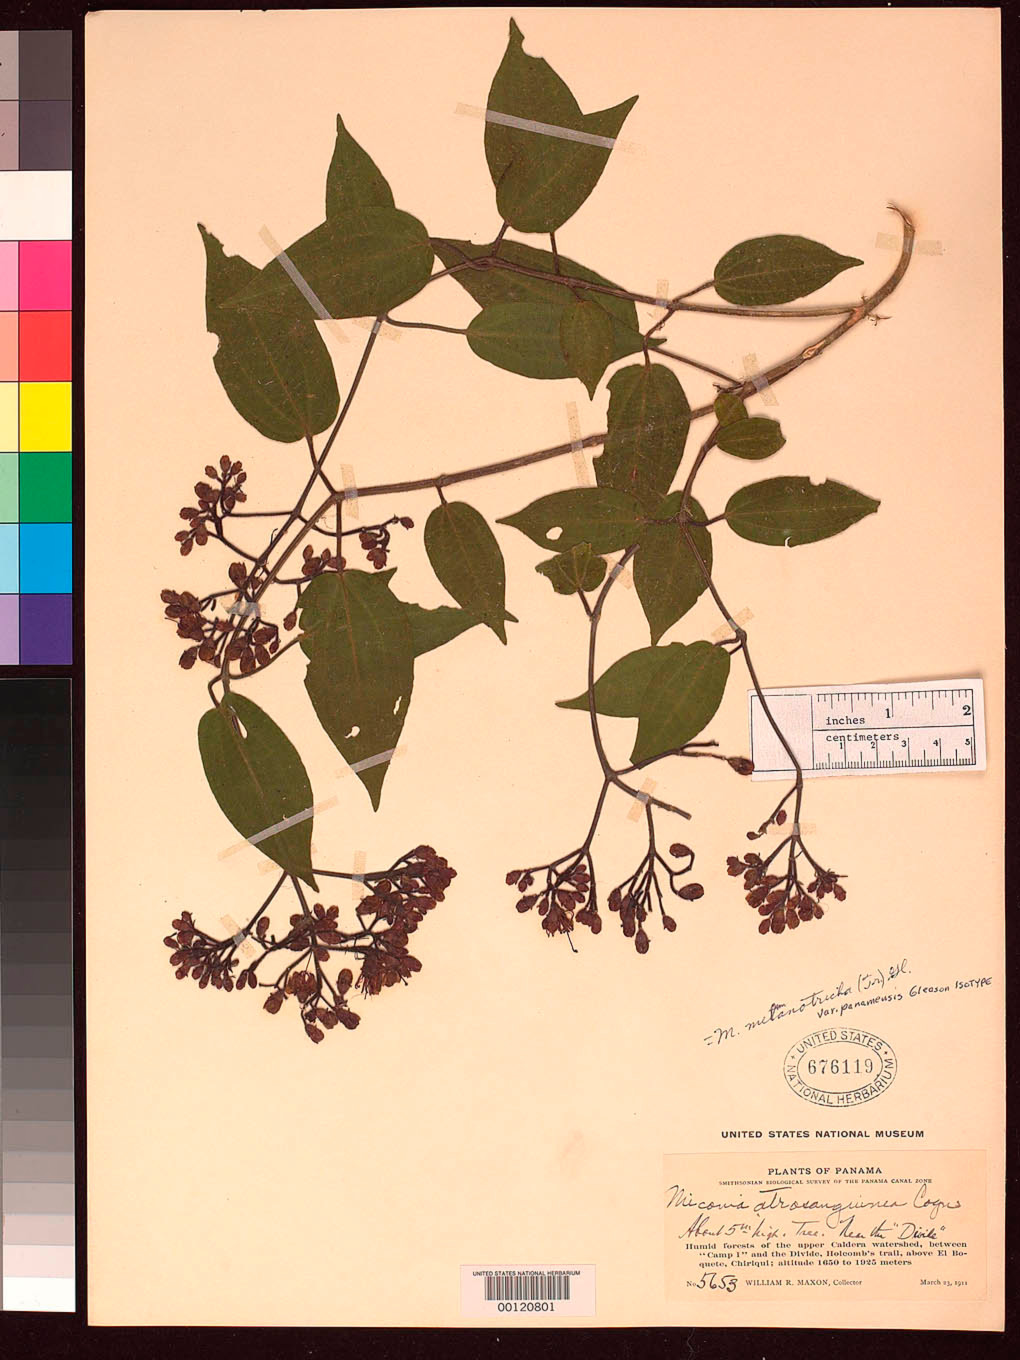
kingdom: Plantae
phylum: Tracheophyta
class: Magnoliopsida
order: Myrtales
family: Melastomataceae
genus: Miconia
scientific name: Miconia melanotricha var. panamensis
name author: Gleason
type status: Isotype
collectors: W. R. Maxon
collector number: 5653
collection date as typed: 23 Mar 1911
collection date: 1911-03-23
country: Panama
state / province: Chiriquí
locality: Above El Boquete.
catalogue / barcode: US 676119